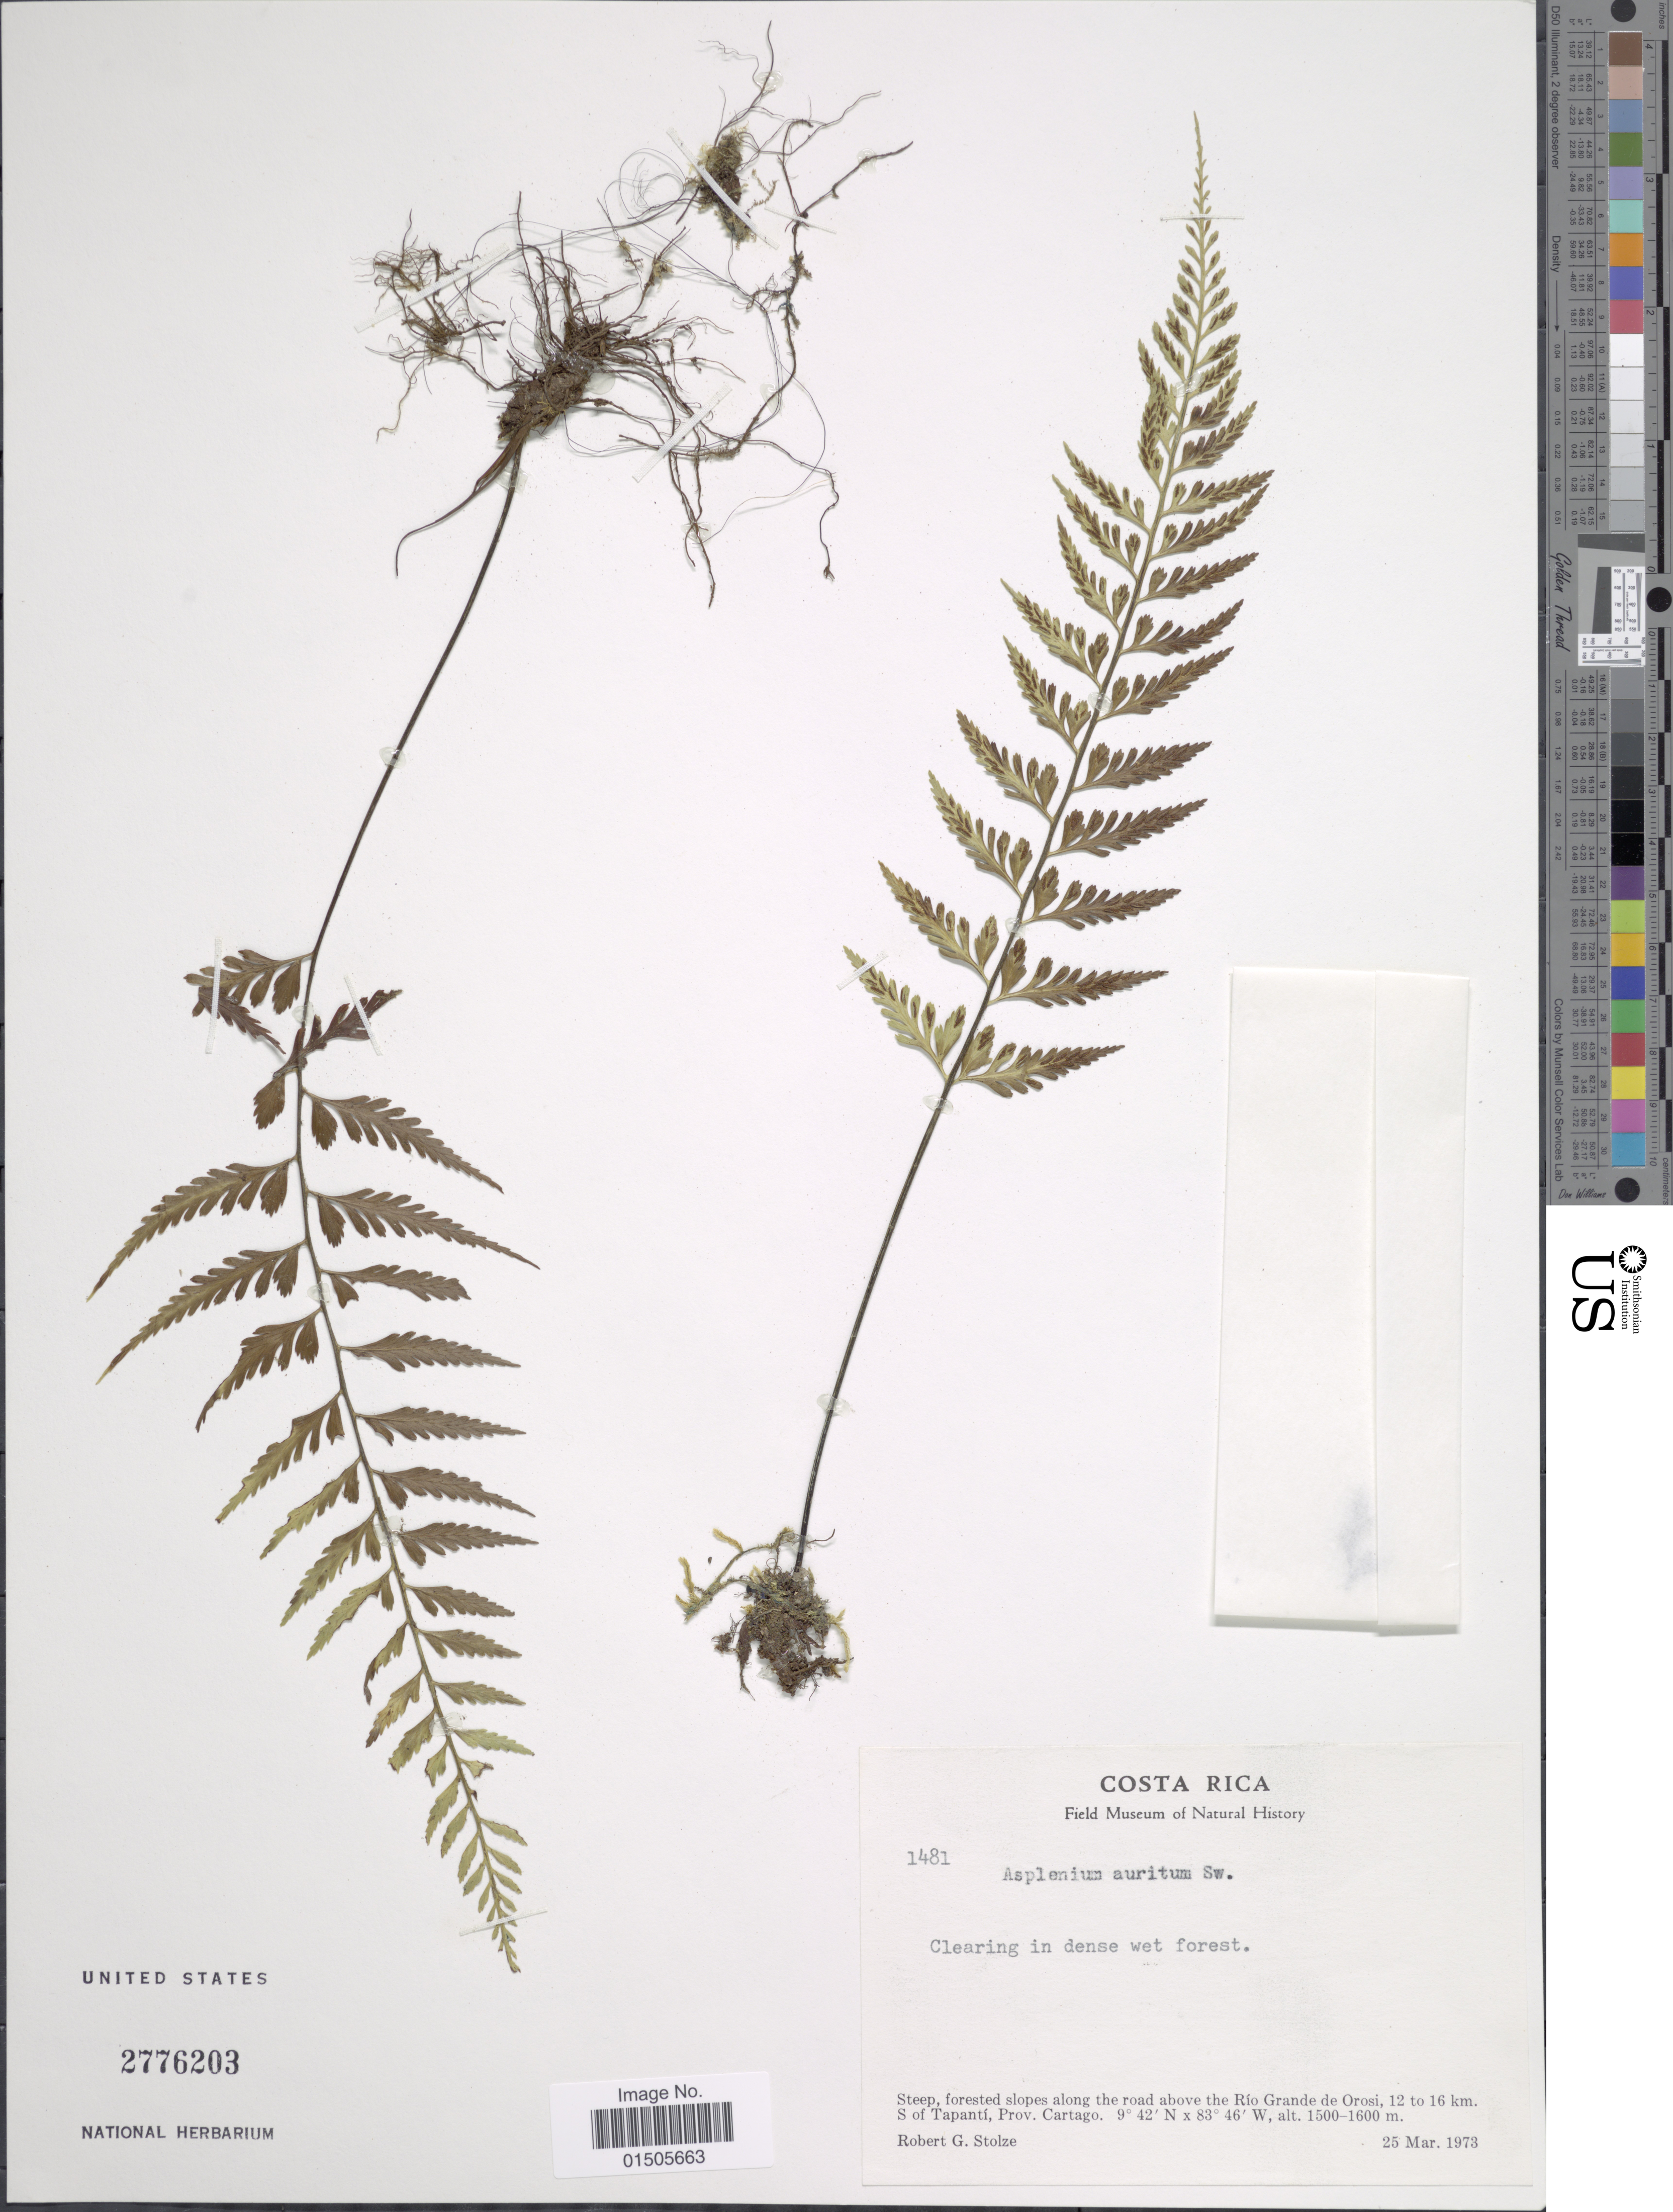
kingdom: Plantae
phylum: Tracheophyta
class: Polypodiopsida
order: Polypodiales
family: Aspleniaceae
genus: Asplenium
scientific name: Asplenium auritum var. intermedium ined.?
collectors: R. G. Stolze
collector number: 1481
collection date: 1973-03-25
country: Costa Rica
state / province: Cartago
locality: Steep, forested slopes along the road above the Rio Grande de Orosi, 12 to 16 km. S of Tapanti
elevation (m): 1500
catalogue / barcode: US 2776203